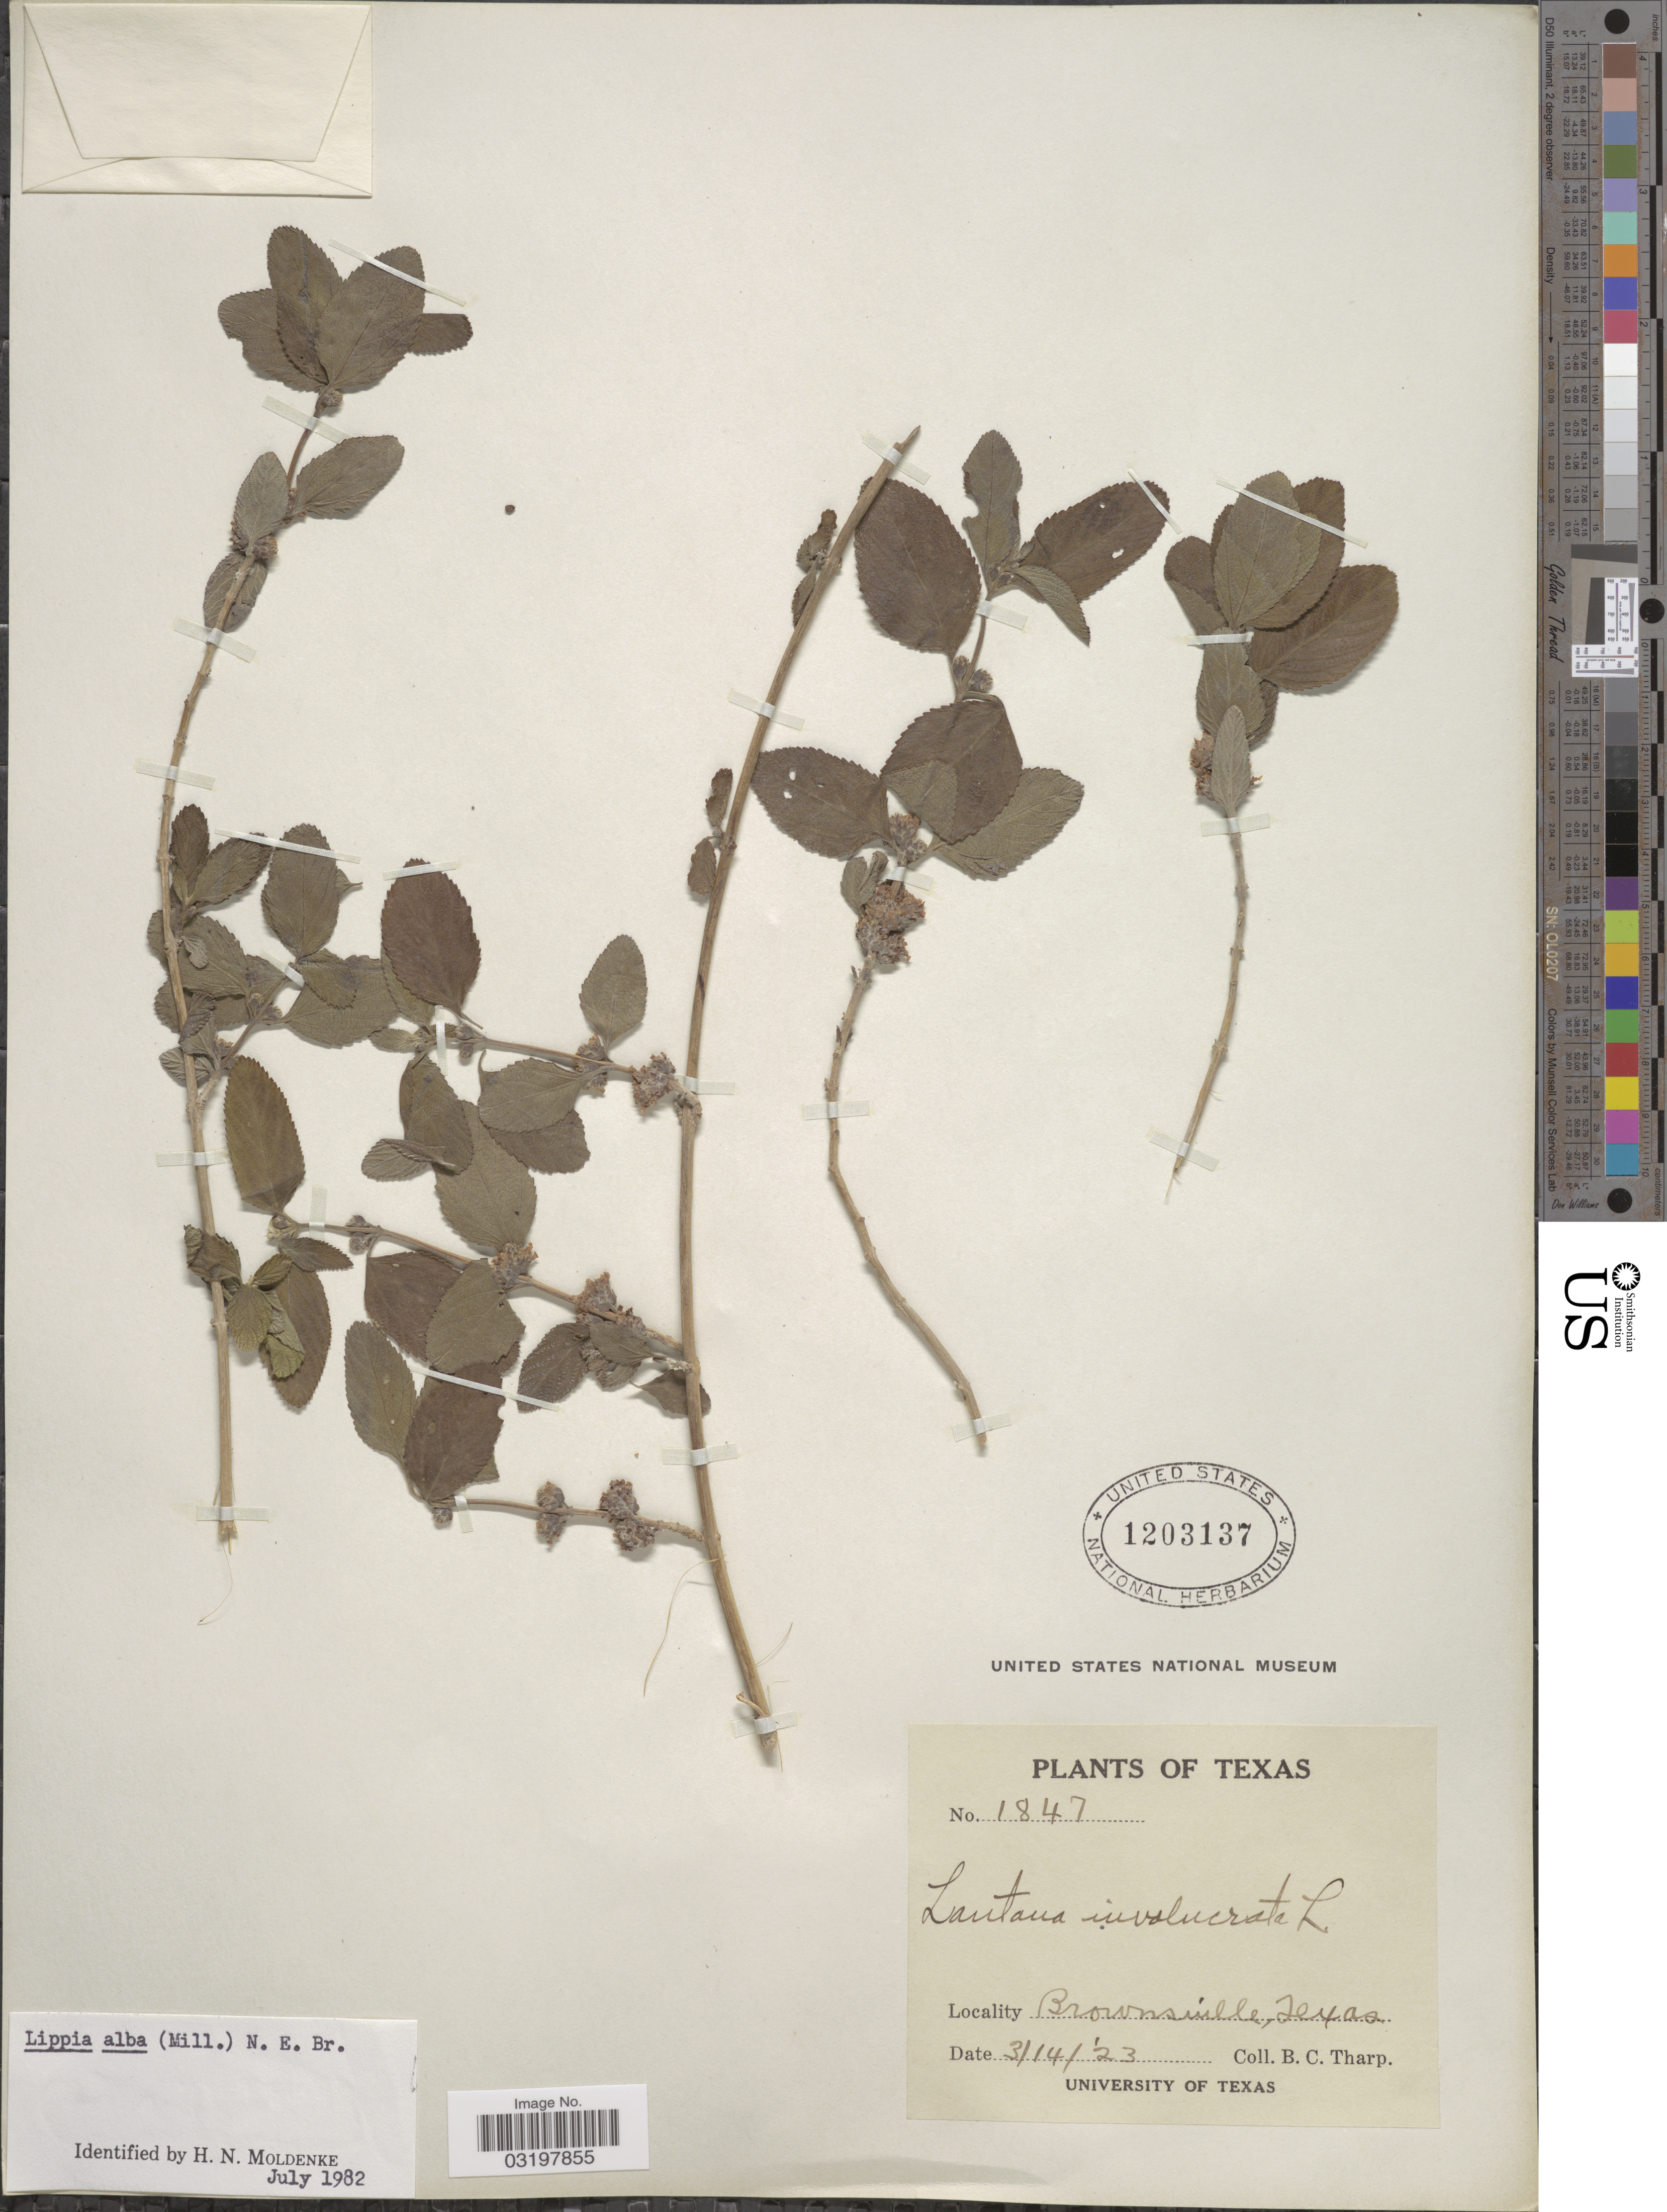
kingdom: Plantae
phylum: Tracheophyta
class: Magnoliopsida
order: Lamiales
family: Verbenaceae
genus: Lippia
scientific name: Lippia alba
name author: (Mill.) N.E. Br. ex Britton & P. Wilson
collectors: B. C. Tharp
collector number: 1847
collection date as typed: Transcribed d/m/y: 14/3/23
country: United States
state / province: Texas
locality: Brownsville.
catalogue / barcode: US 1203137